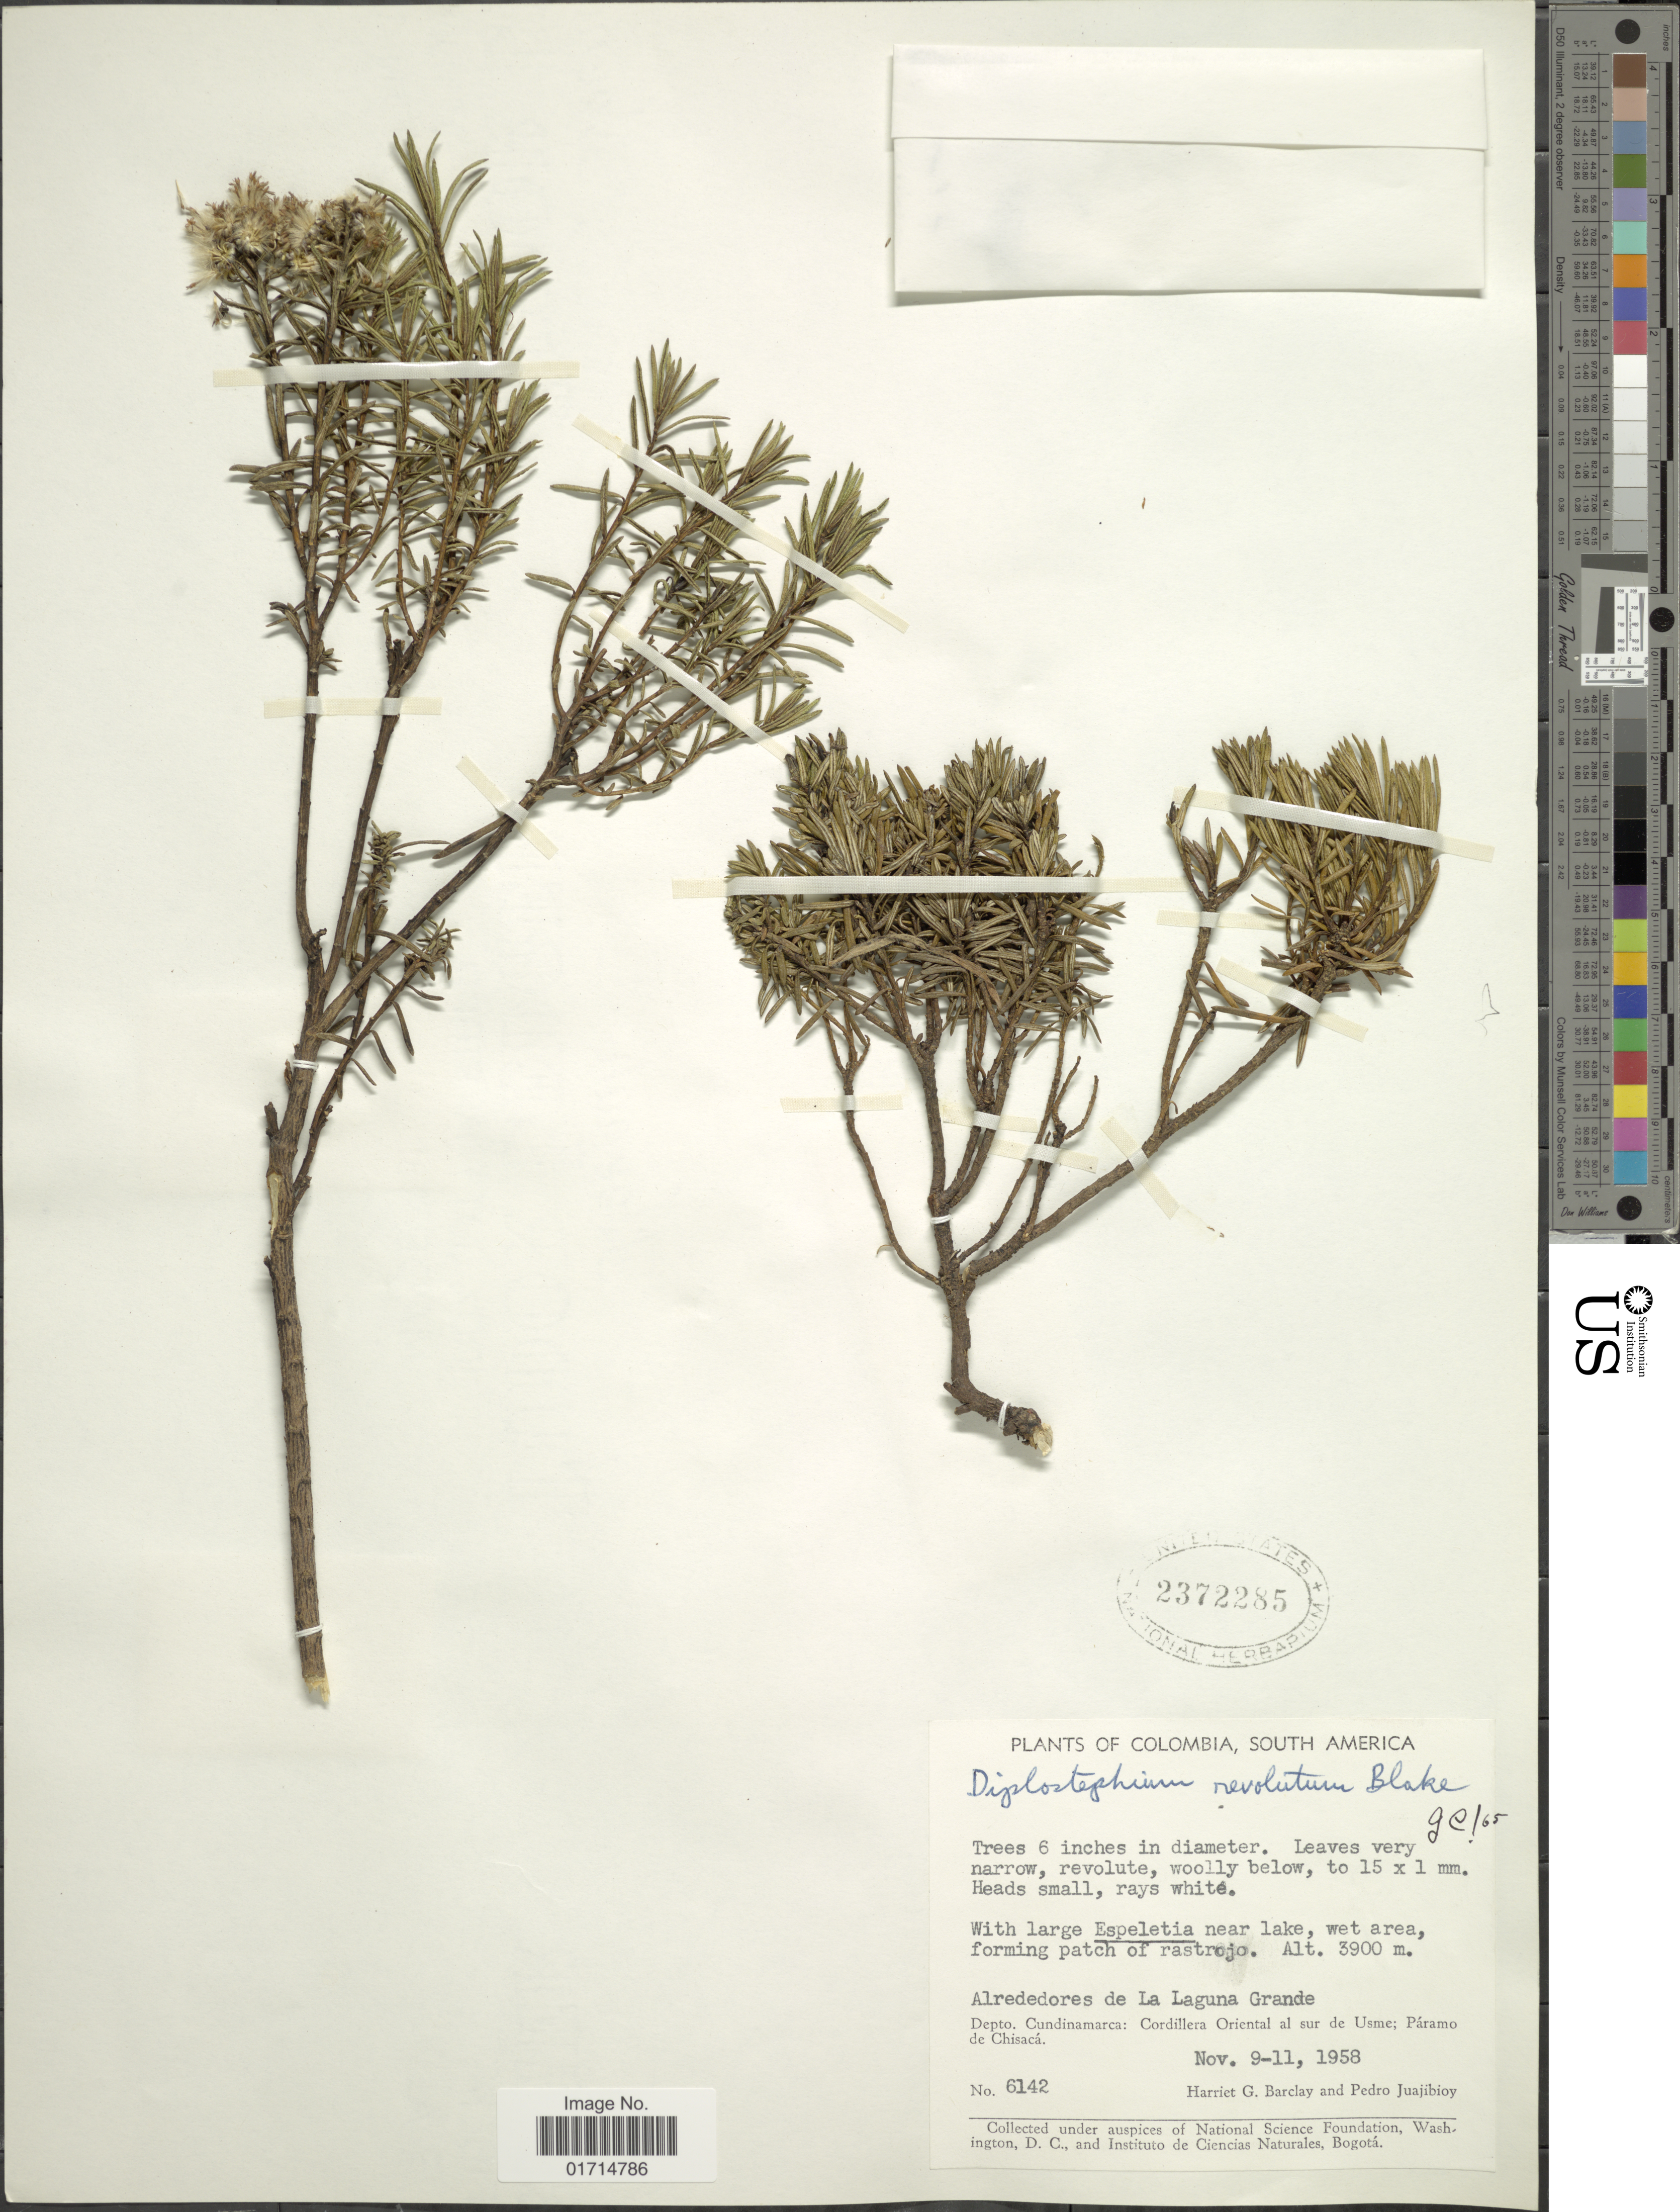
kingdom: Plantae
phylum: Tracheophyta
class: Magnoliopsida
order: Asterales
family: Asteraceae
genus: Diplostephium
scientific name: Diplostephium revolutum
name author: S.F. Blake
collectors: H. G. Barclay & P. Juajibioy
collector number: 6142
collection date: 1958-11-09/1958-11-11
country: Colombia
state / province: Cundinamarca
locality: Colombia, South America. Depto. Cundinamarca: Cordillera Oriental al sur de Usme; Paramo de Chisaca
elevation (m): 3900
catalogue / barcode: US 2372285